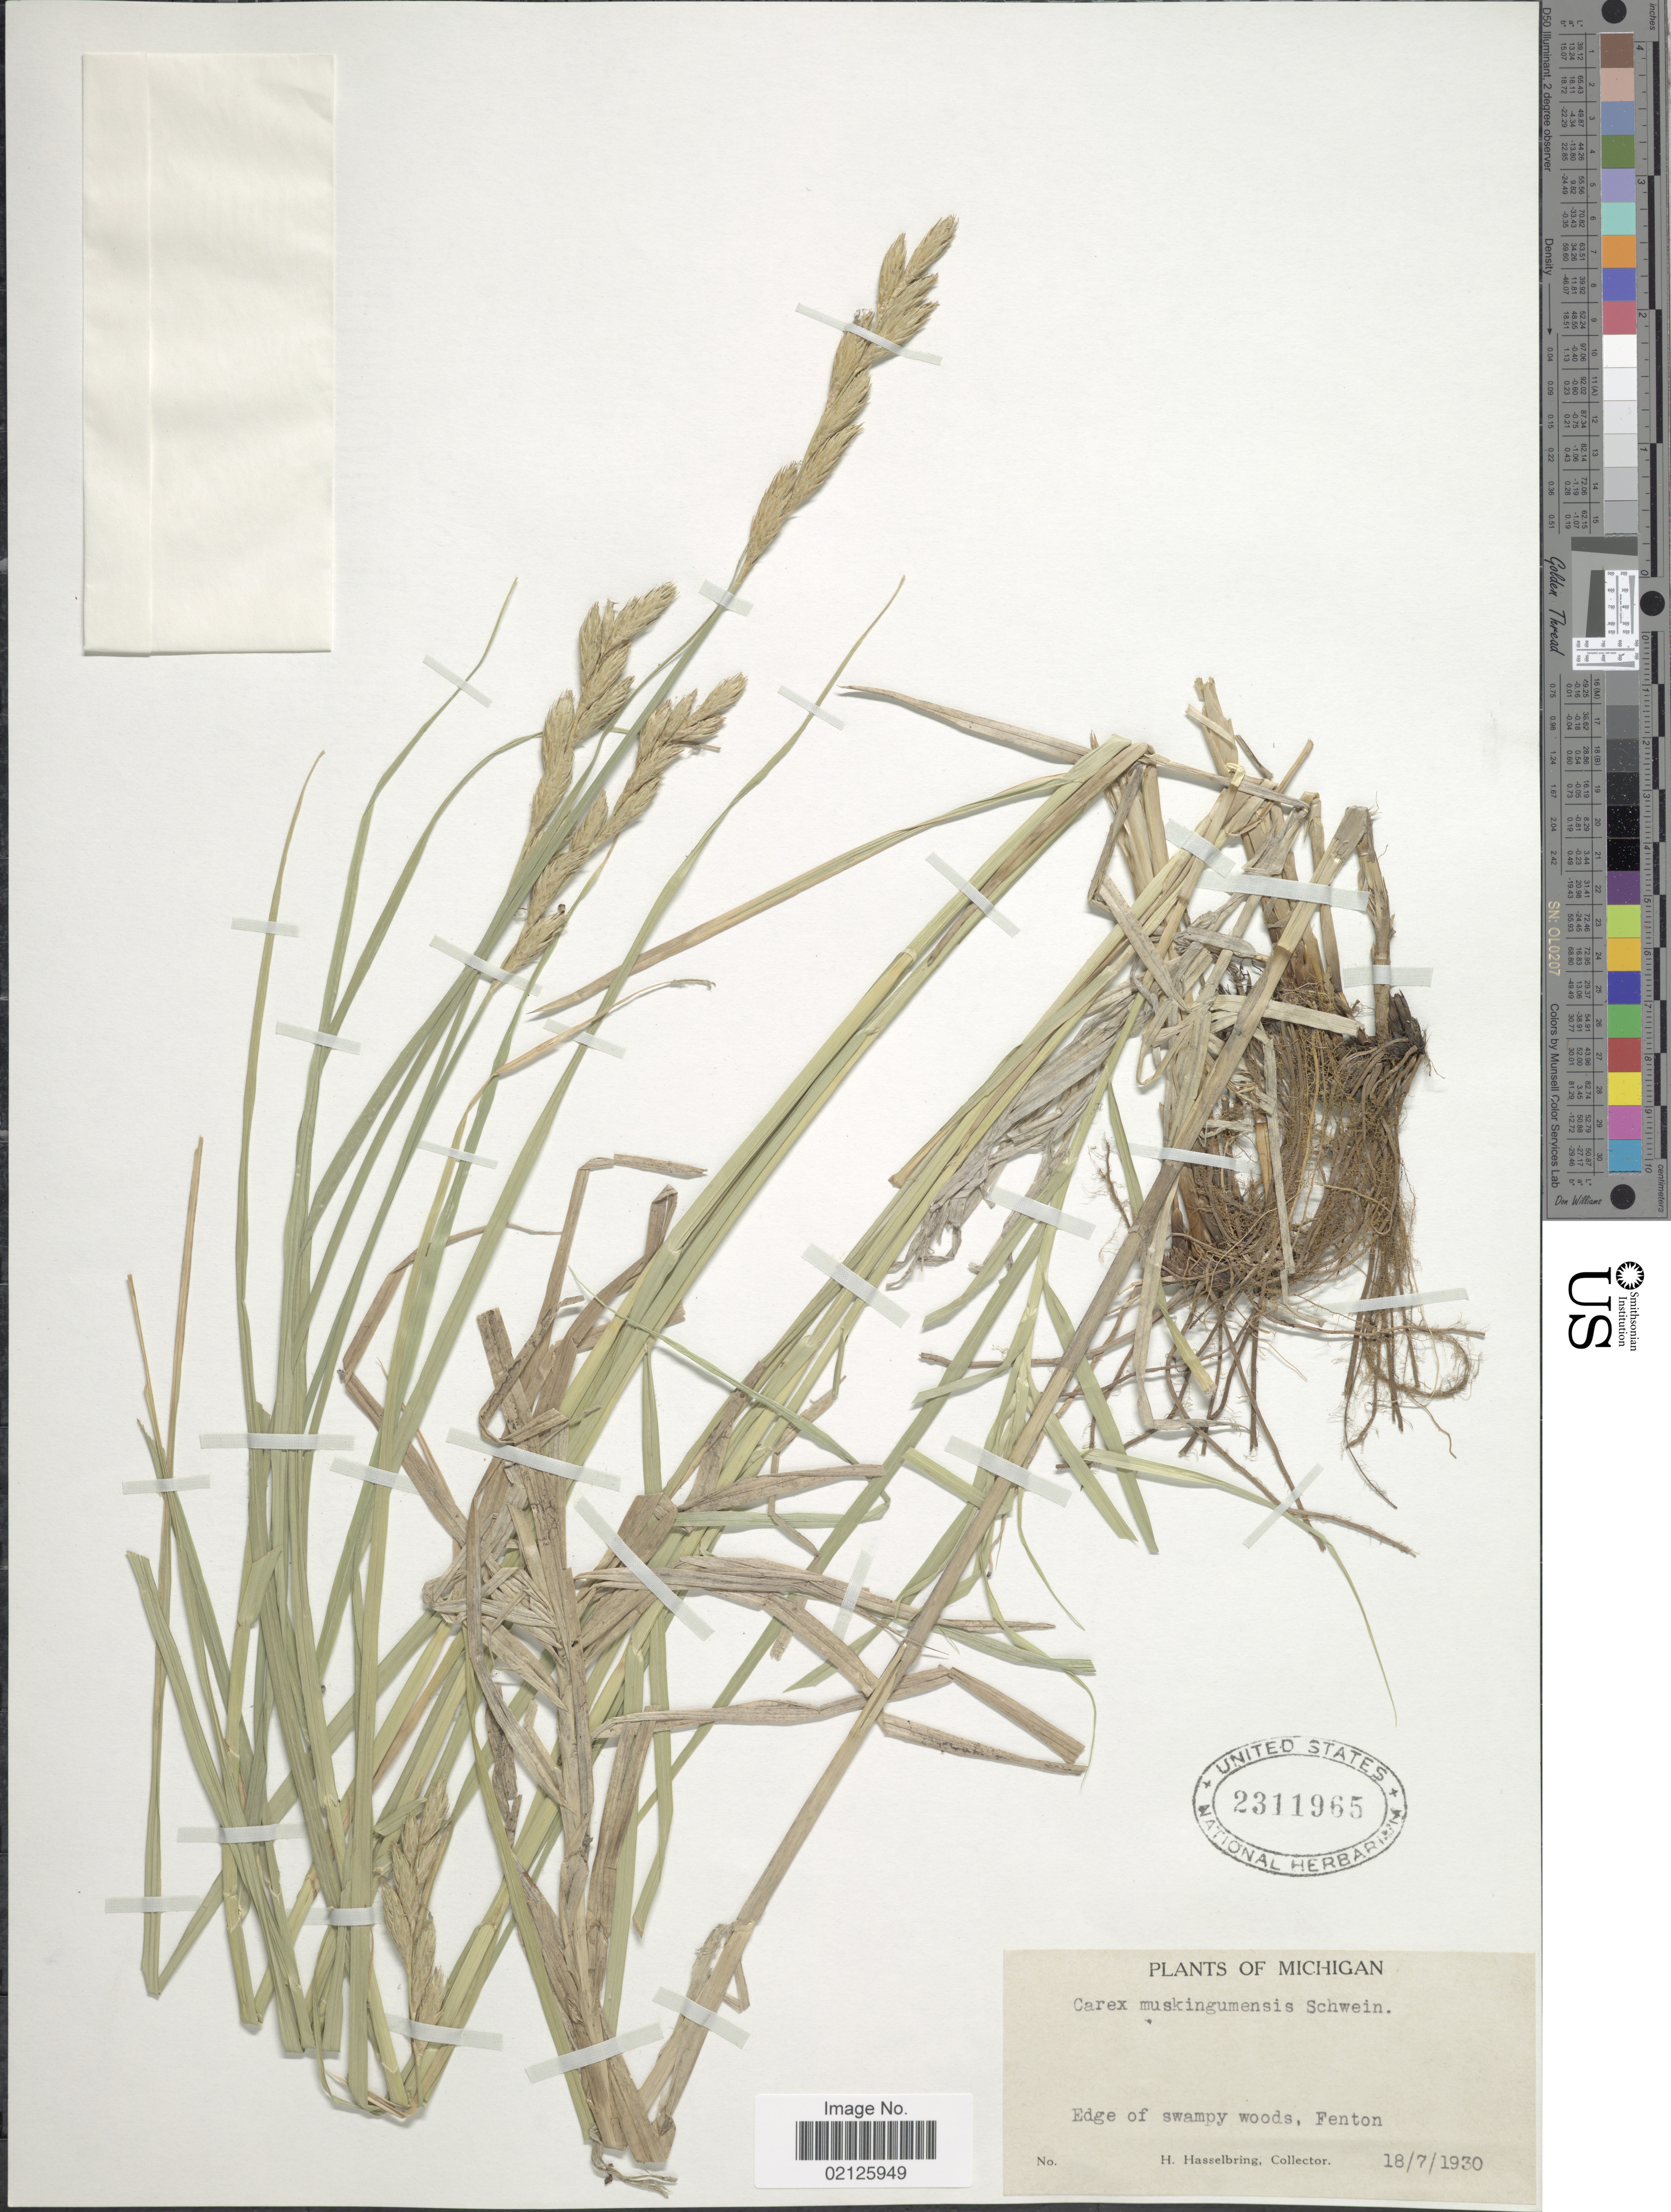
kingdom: Plantae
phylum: Tracheophyta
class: Liliopsida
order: Poales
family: Cyperaceae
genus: Carex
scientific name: Carex muskingumensis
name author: Schwein.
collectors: H. Hasselbring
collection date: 1930-07-18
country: United States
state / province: Michigan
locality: Edge of swampy woods, Fenton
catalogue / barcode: US 2311965